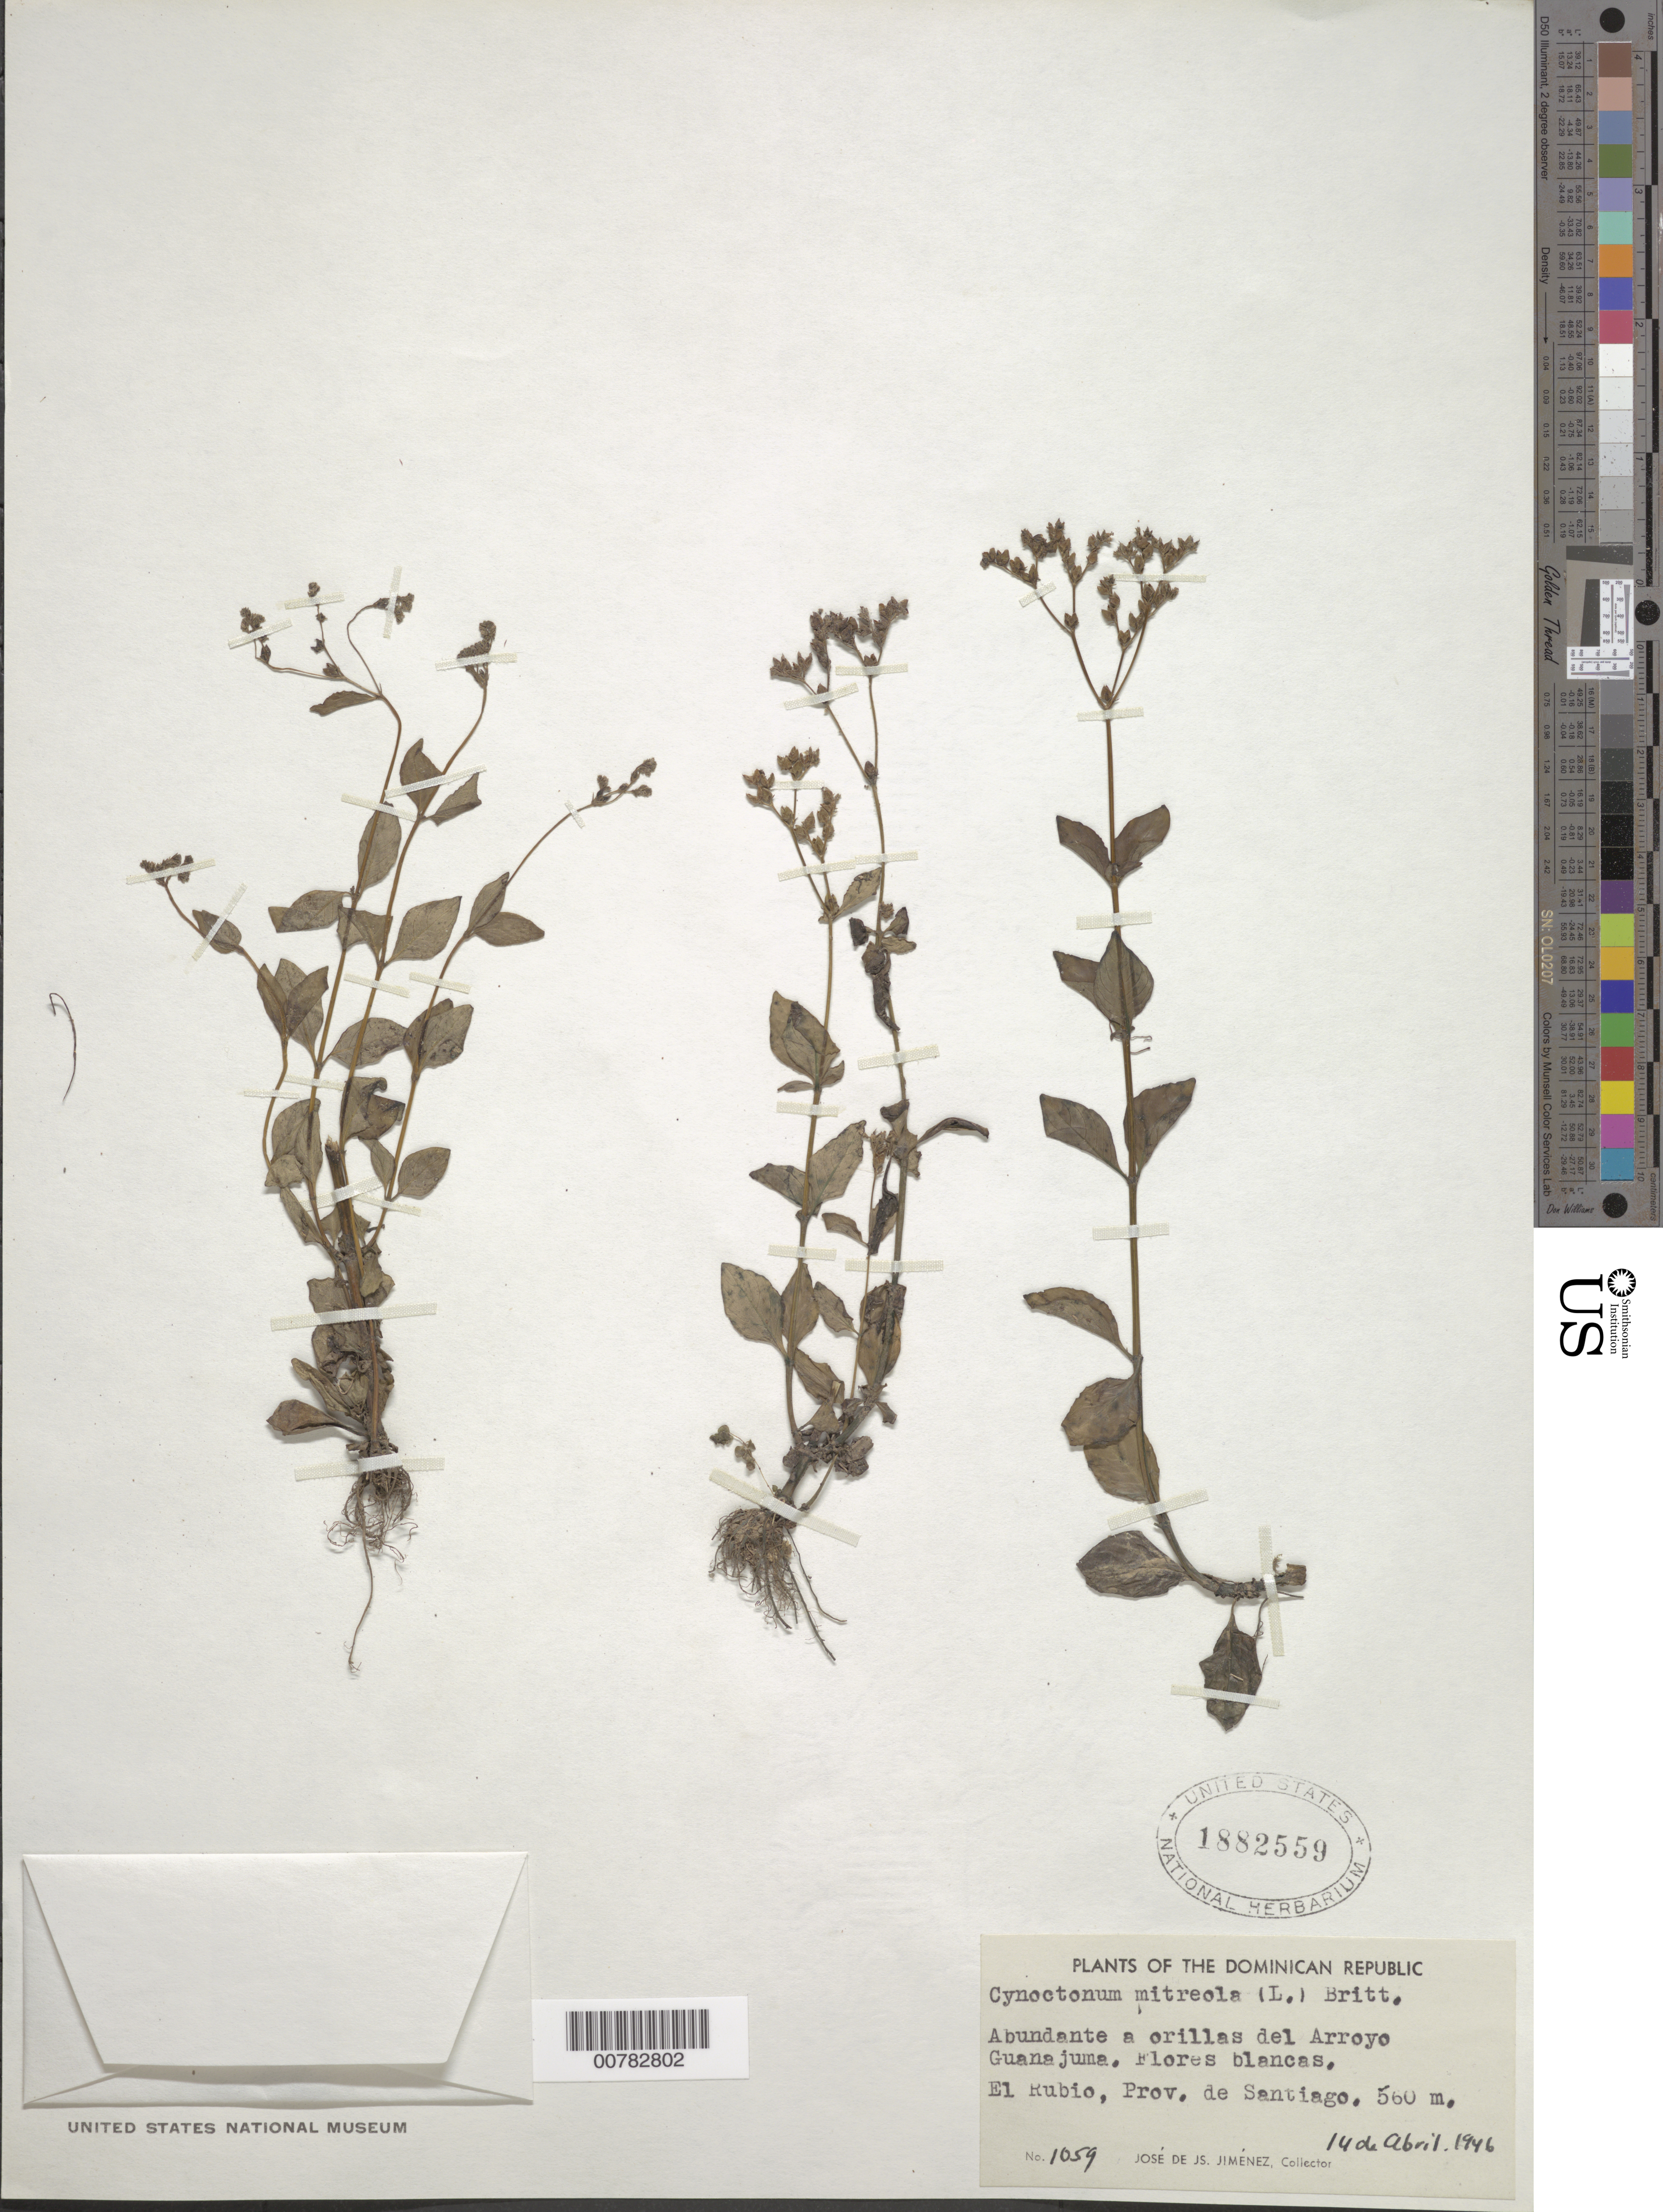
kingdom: Plantae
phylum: Tracheophyta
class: Magnoliopsida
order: Gentianales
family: Loganiaceae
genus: Mitreola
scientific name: Mitreola petiolata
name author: (J.F. Gmel.) Torr. & A. Gray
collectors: J. J. Jiménez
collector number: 1059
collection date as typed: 14 Mar 1946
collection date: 1946-03-14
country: Dominican Republic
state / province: Santiago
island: Hispaniola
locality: El Rubio, shores of Arroyo Guanajuma.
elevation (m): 560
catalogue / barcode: US 1882559